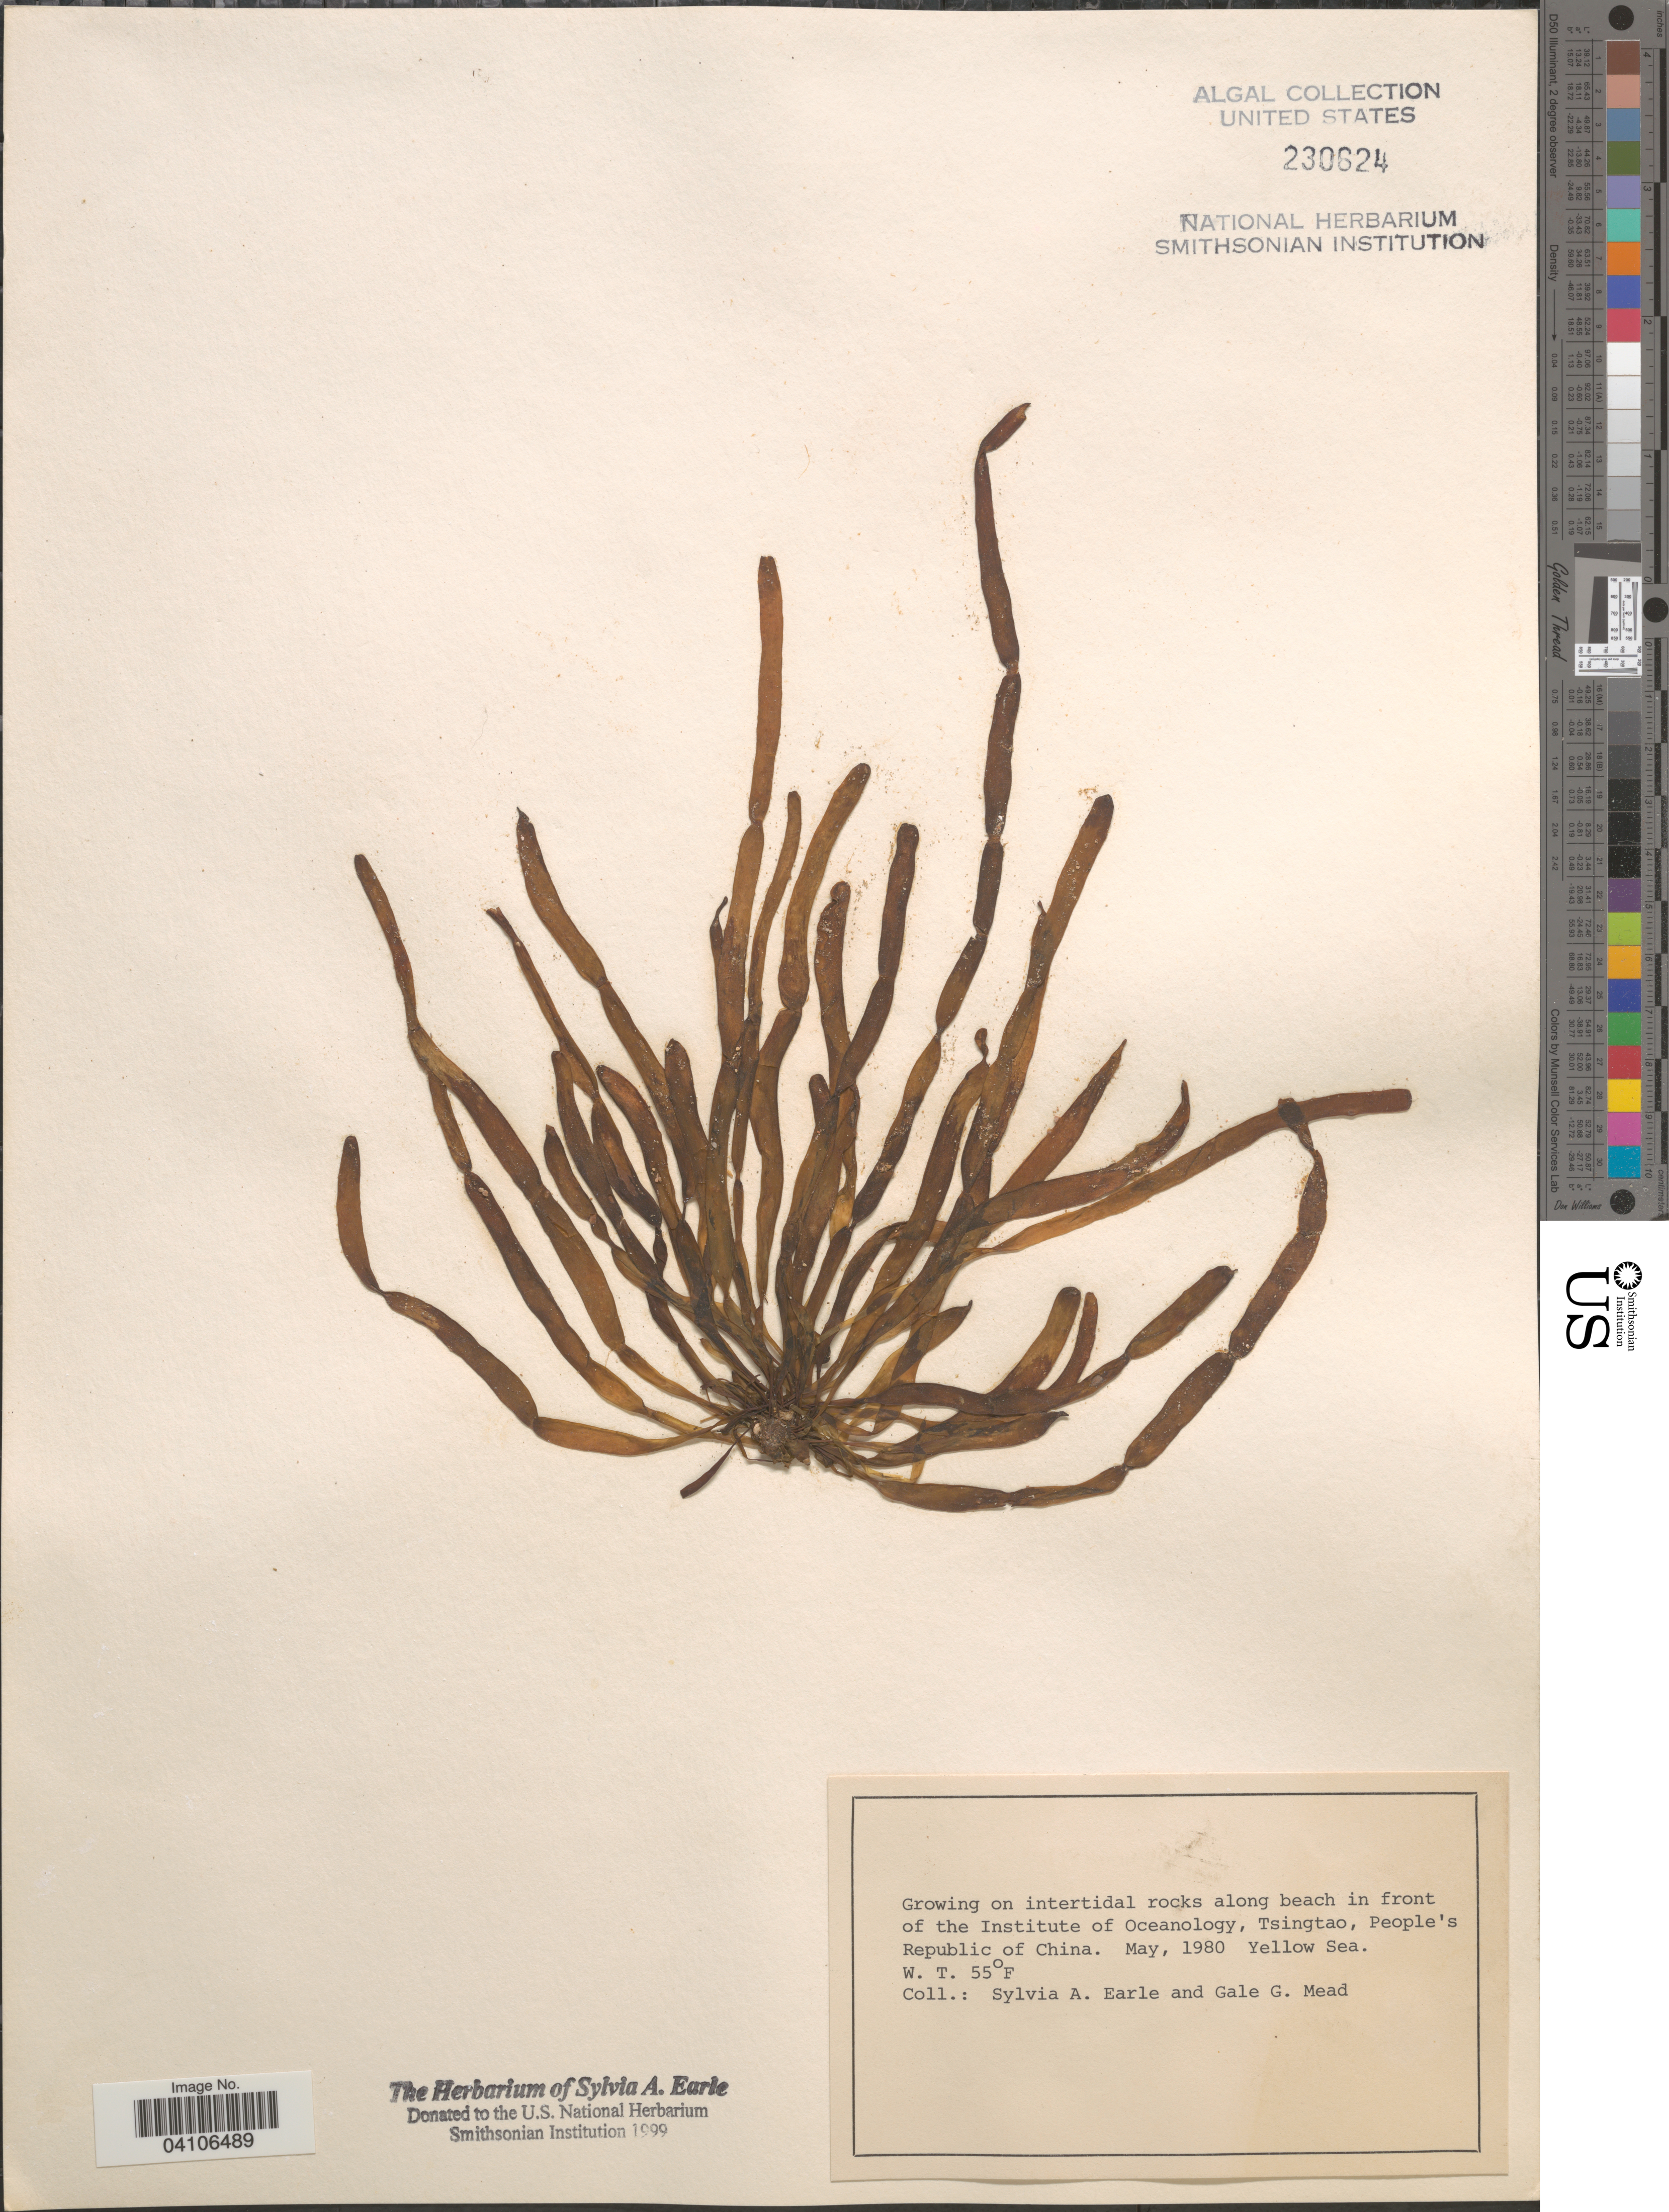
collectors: S. A. Earle & G. Mead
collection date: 1980-05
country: China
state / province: Shandong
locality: Growing on intertidal rocks in front of the Institute of Oceanology, Tsingtao, People's Republic of China. Yellow Sea. W. T. 55°F.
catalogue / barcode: US 230624